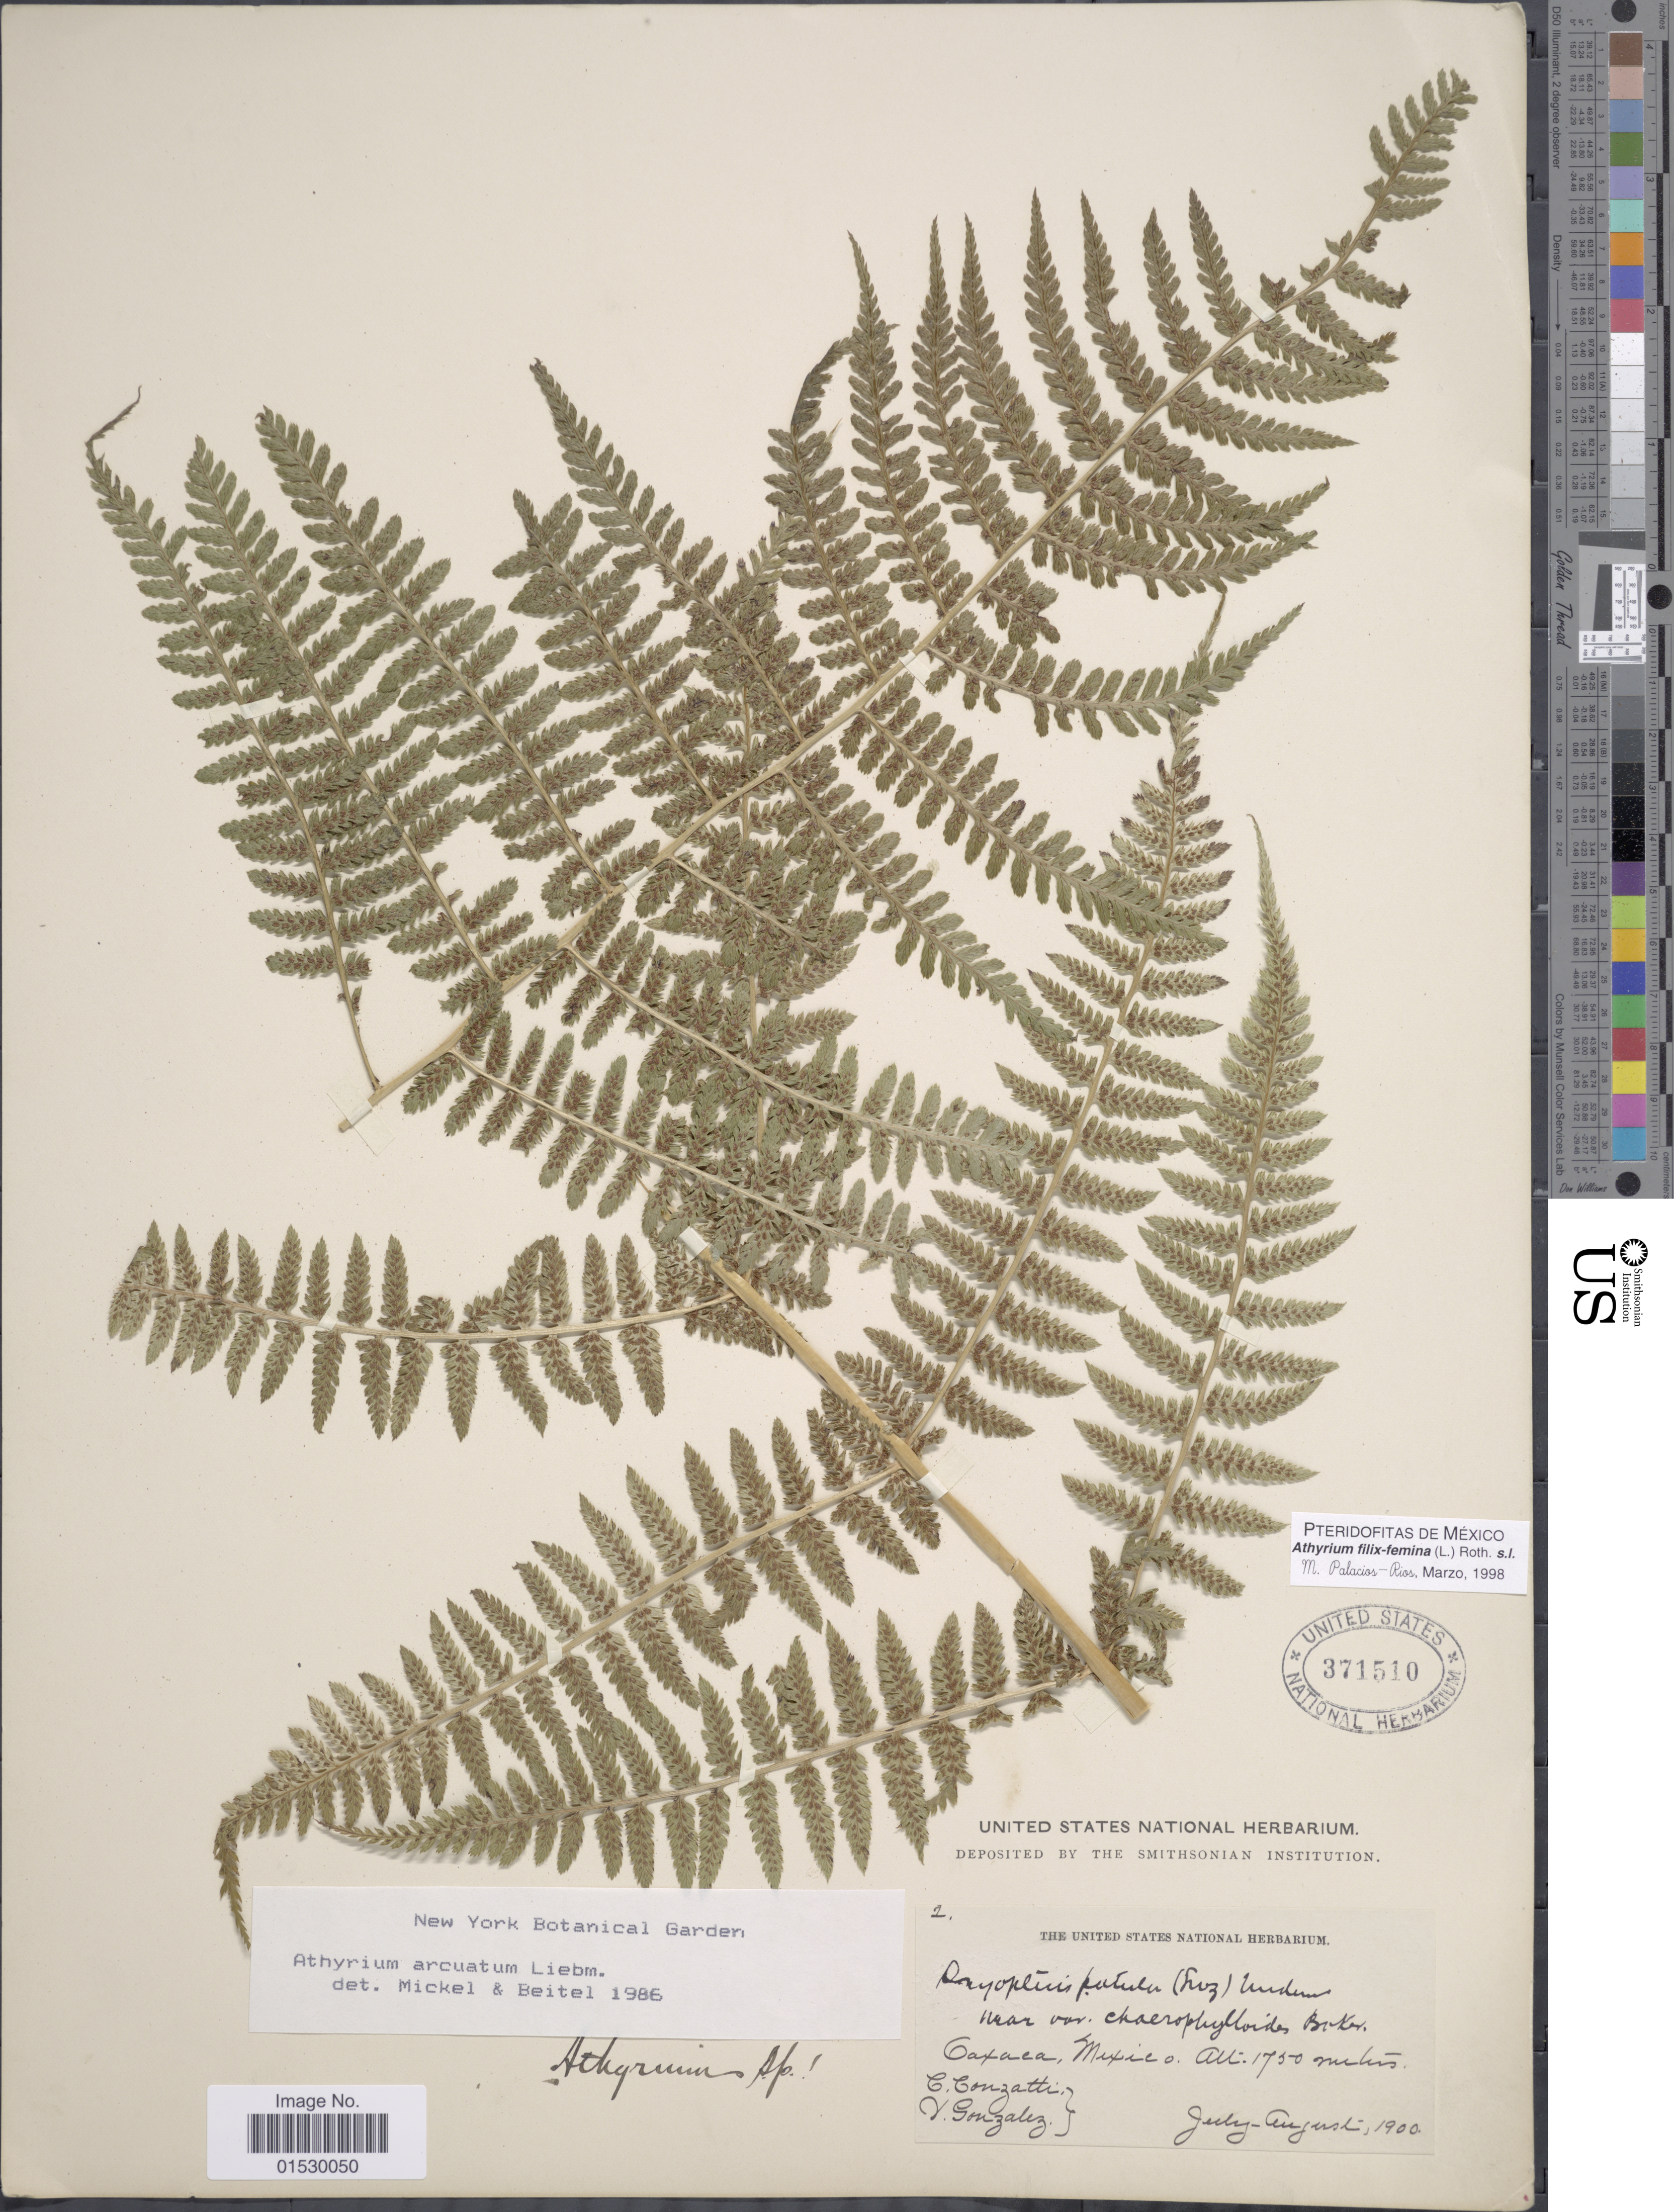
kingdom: Plantae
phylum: Tracheophyta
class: Polypodiopsida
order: Polypodiales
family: Athyriaceae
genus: Athyrium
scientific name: Athyrium dombei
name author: (Desv.) C. Chr.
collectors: C. Conzatti & V. Gonzalez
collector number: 2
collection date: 1900-07/1900-08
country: Mexico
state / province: Oaxaca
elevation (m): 1750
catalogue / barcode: US 371510